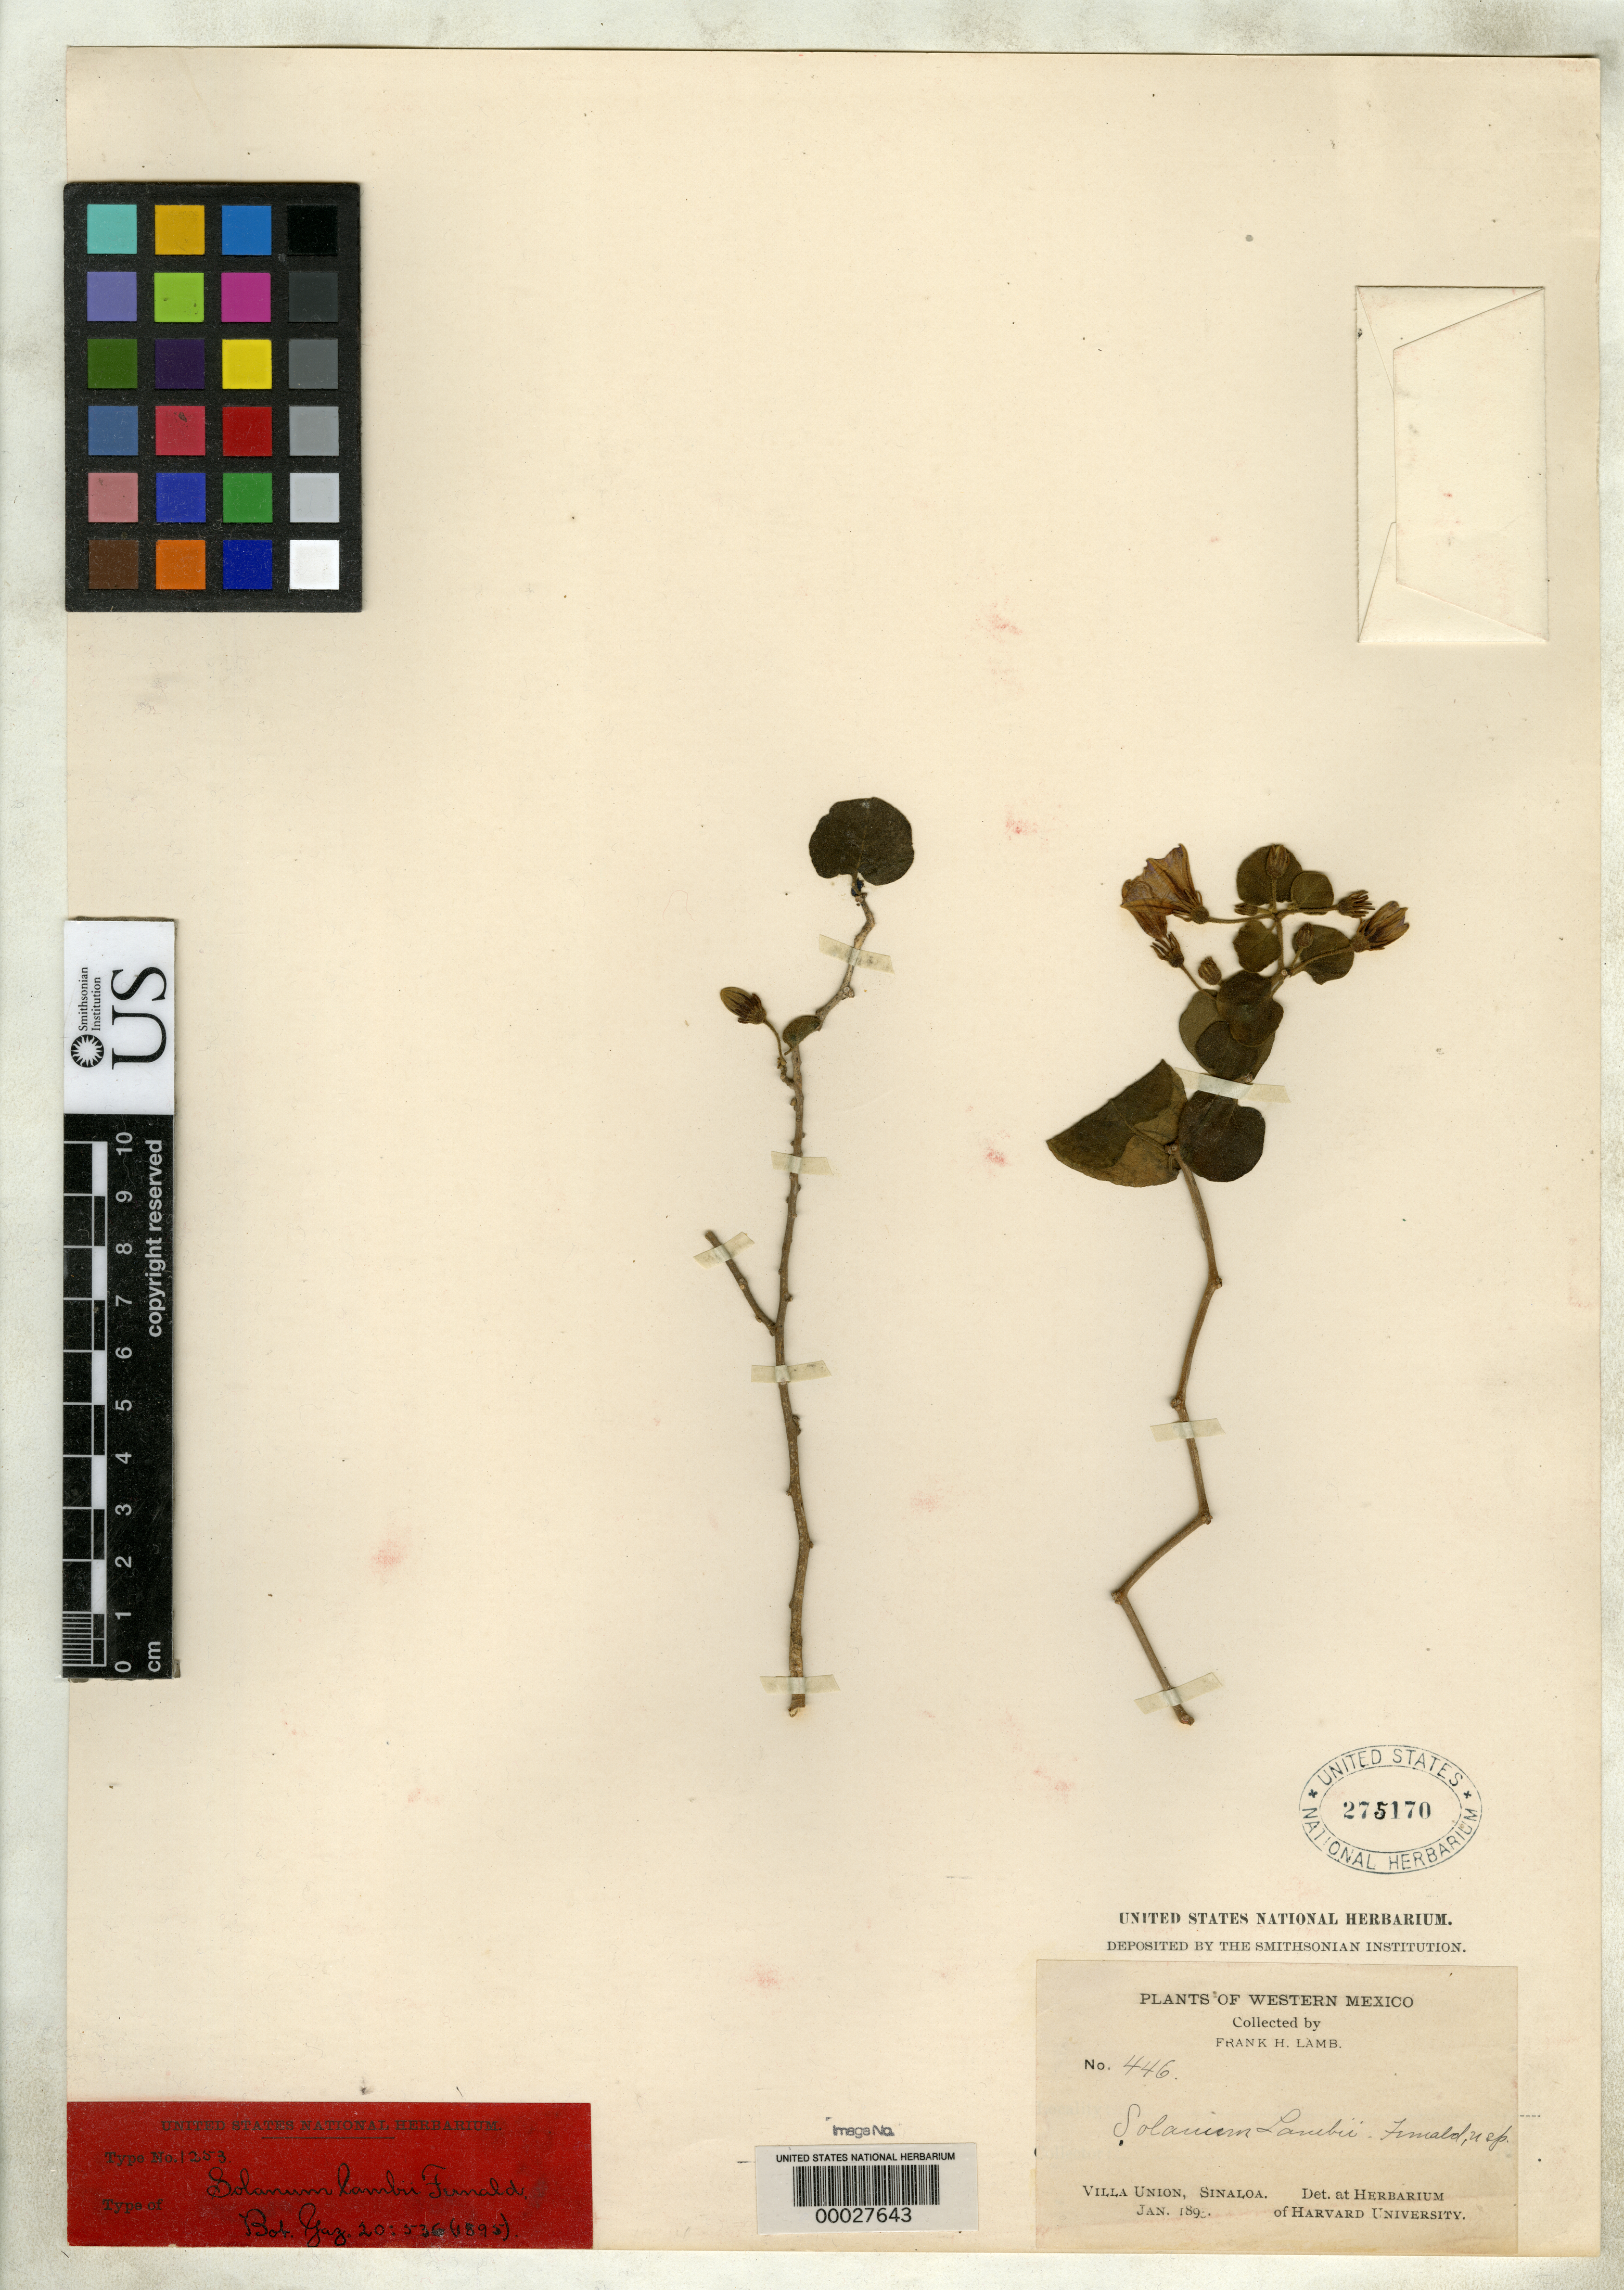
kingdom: Plantae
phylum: Tracheophyta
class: Magnoliopsida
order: Solanales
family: Solanaceae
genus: Solanum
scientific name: Solanum lambii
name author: Fernald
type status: Isotype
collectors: F. H. Lamb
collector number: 446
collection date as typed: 10 Jan 1895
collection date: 1895-01-10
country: Mexico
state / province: Sinaloa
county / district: Mazatlán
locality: Villa Unión.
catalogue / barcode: US 275170